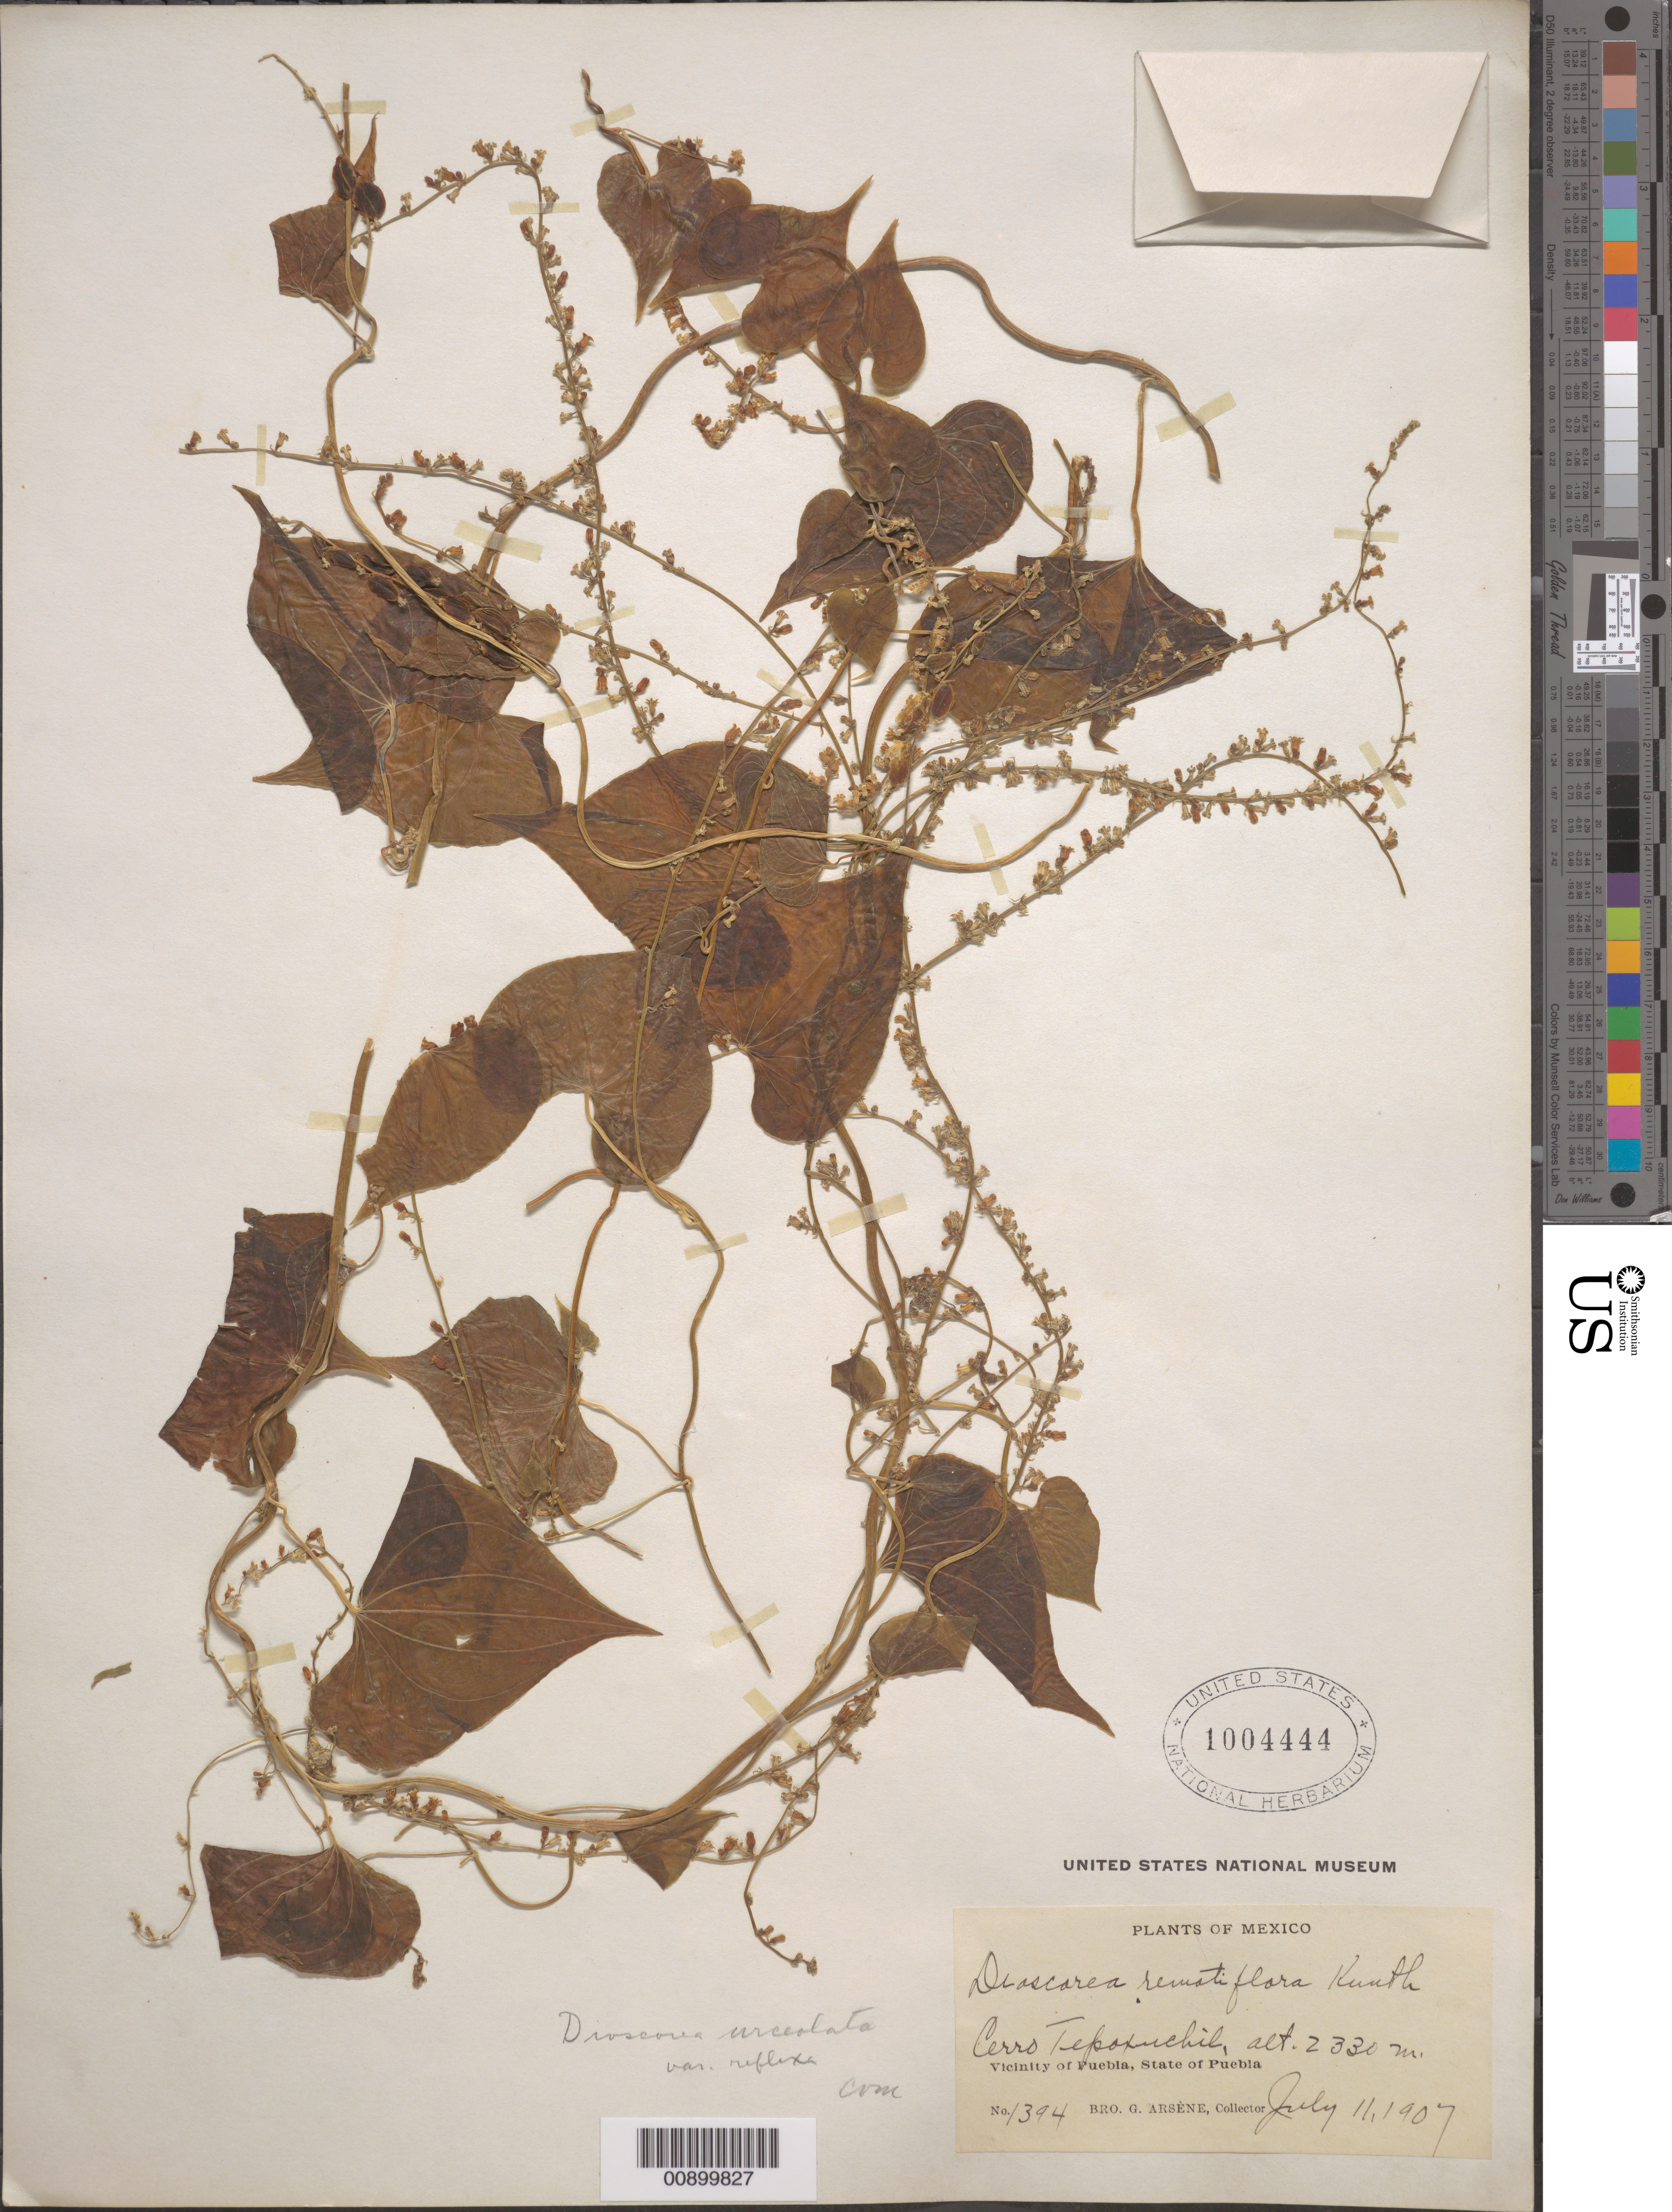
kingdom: Plantae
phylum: Tracheophyta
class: Liliopsida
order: Dioscoreales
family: Dioscoreaceae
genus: Dioscorea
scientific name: Dioscorea urceolata var. reflexa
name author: Greenm. ex R. Knuth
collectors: Bro. G. Arsène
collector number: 1394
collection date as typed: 11 Jul 1907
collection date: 1907-07-11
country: Mexico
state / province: Puebla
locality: Cerro Tepoxuchil. Vicinity of Puebla, State of Puebla.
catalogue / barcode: US 1004444